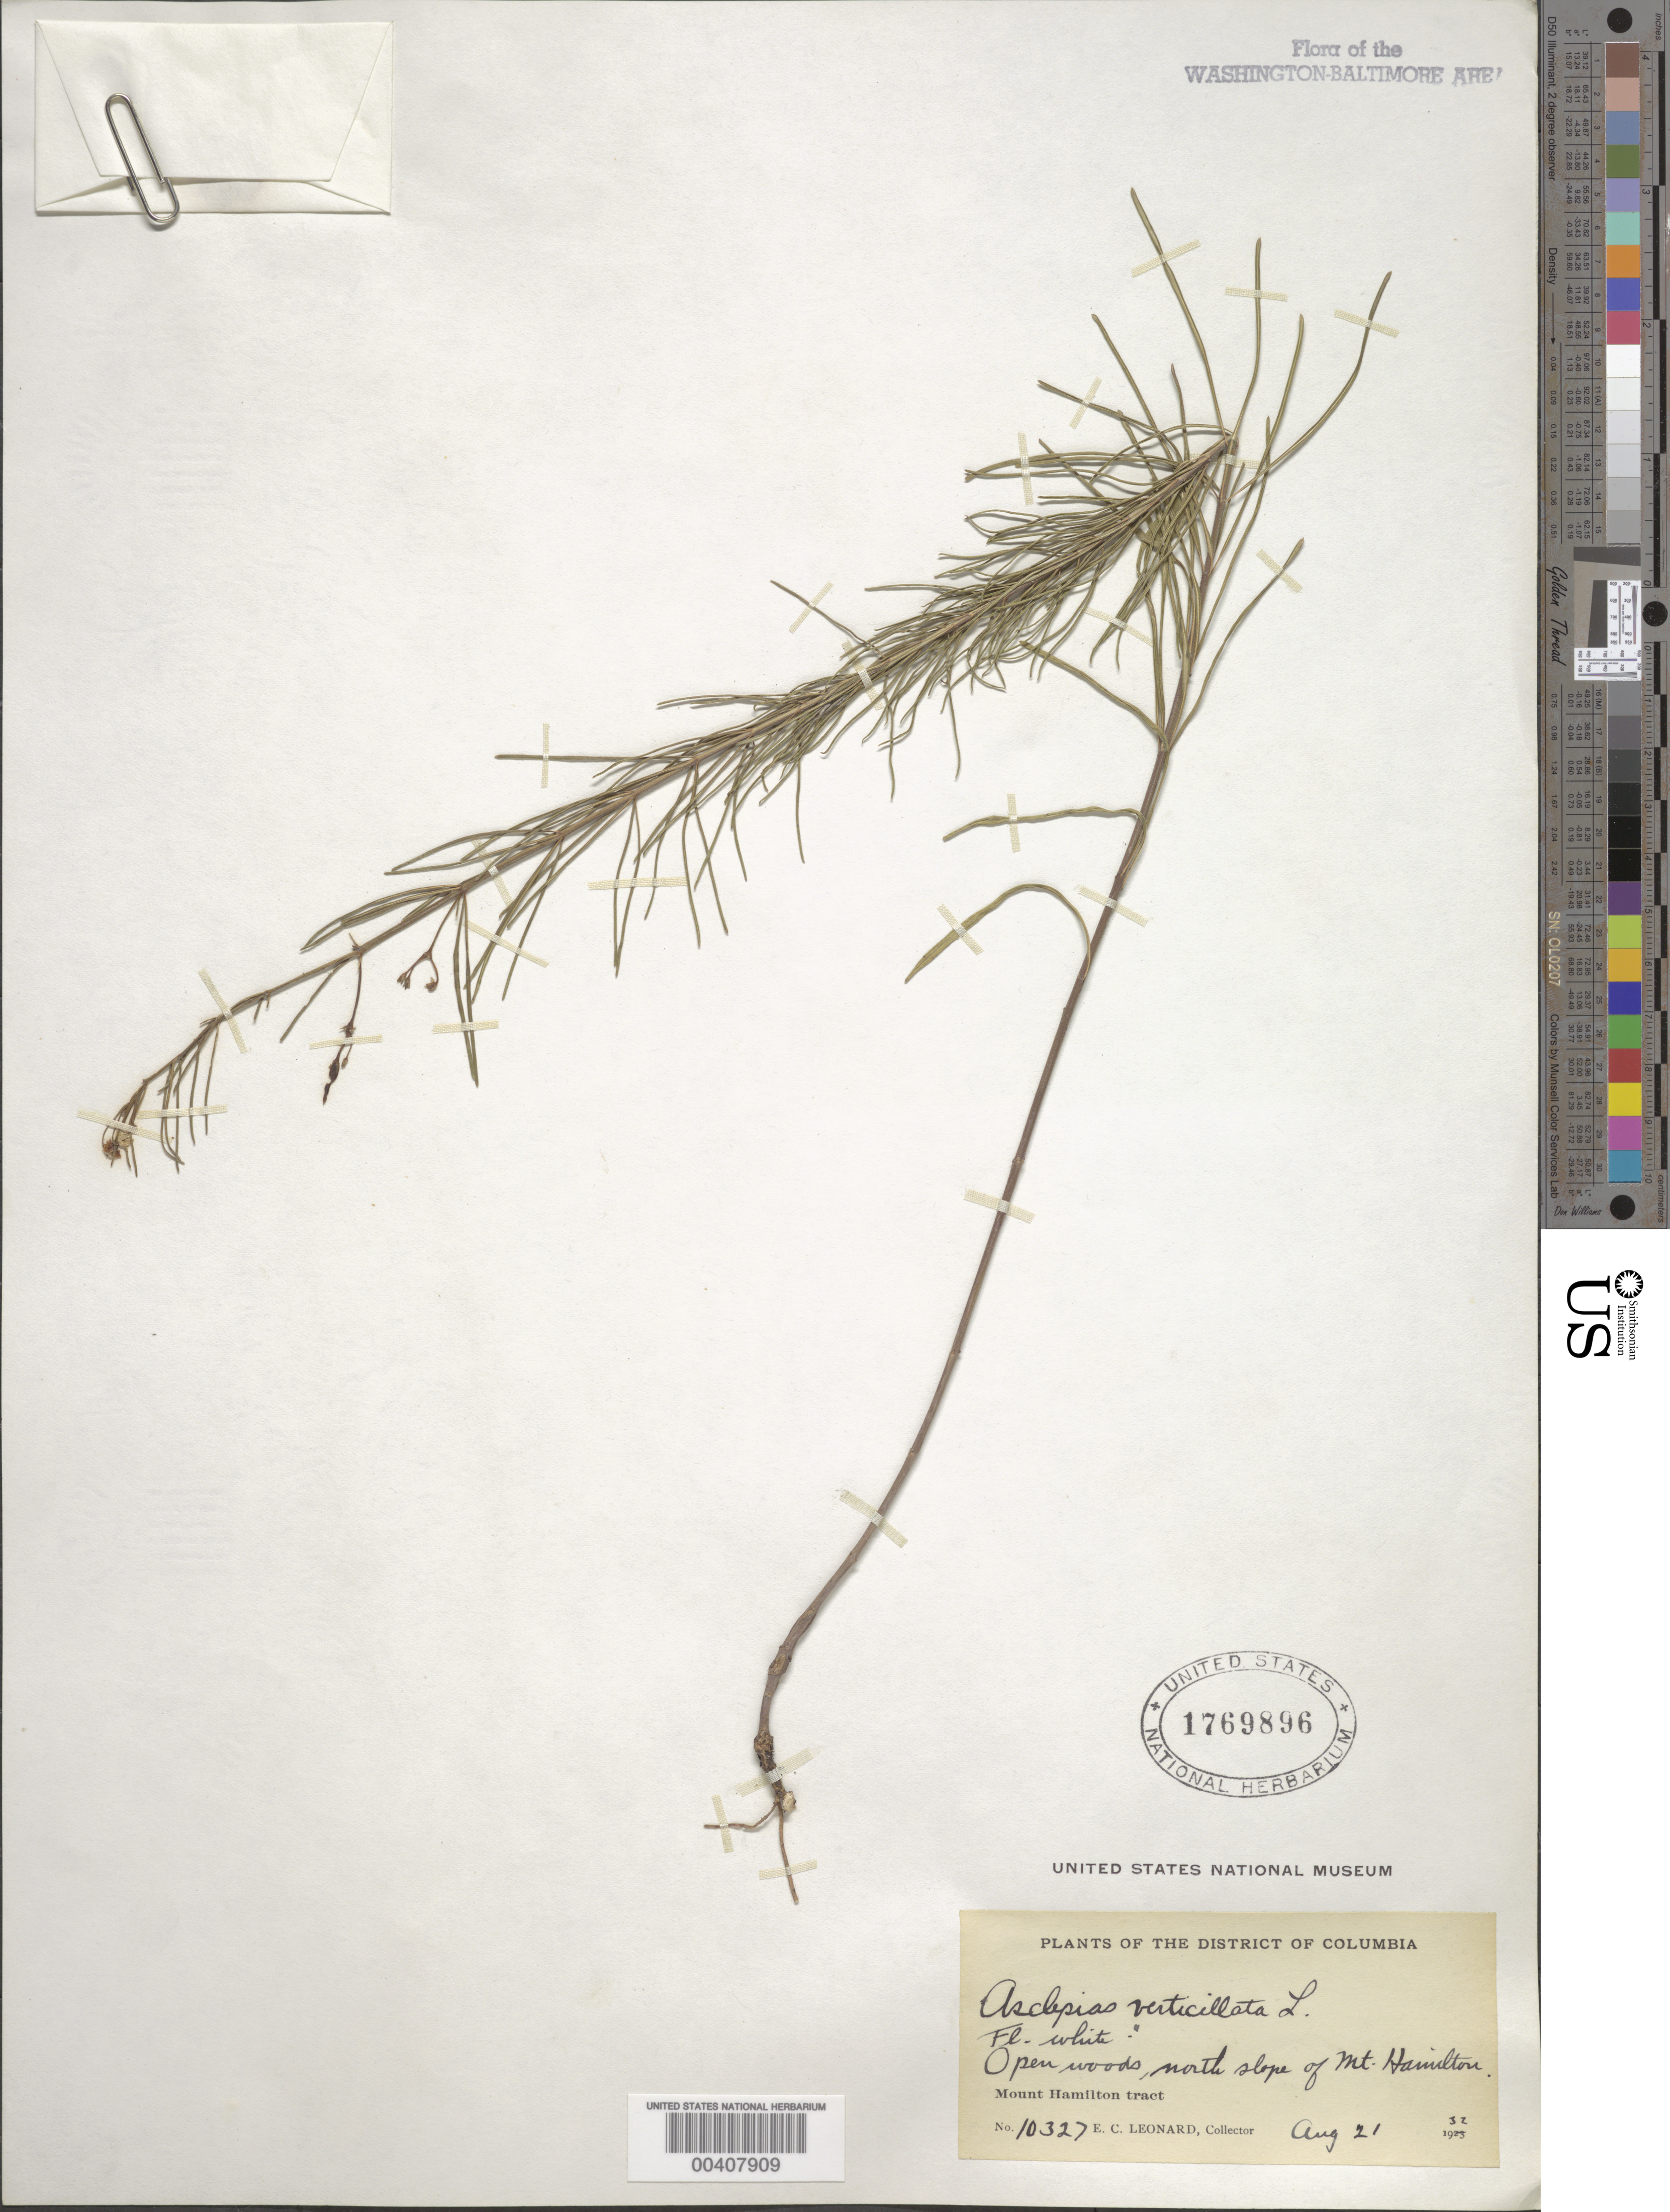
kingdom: Plantae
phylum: Tracheophyta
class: Magnoliopsida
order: Gentianales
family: Apocynaceae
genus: Asclepias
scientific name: Asclepias verticillata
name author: L.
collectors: E. C. Leonard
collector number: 10327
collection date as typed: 21 Aug 1932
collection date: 1932-08-21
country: United States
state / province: District of Columbia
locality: Mount Hamilton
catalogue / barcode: US 1769896